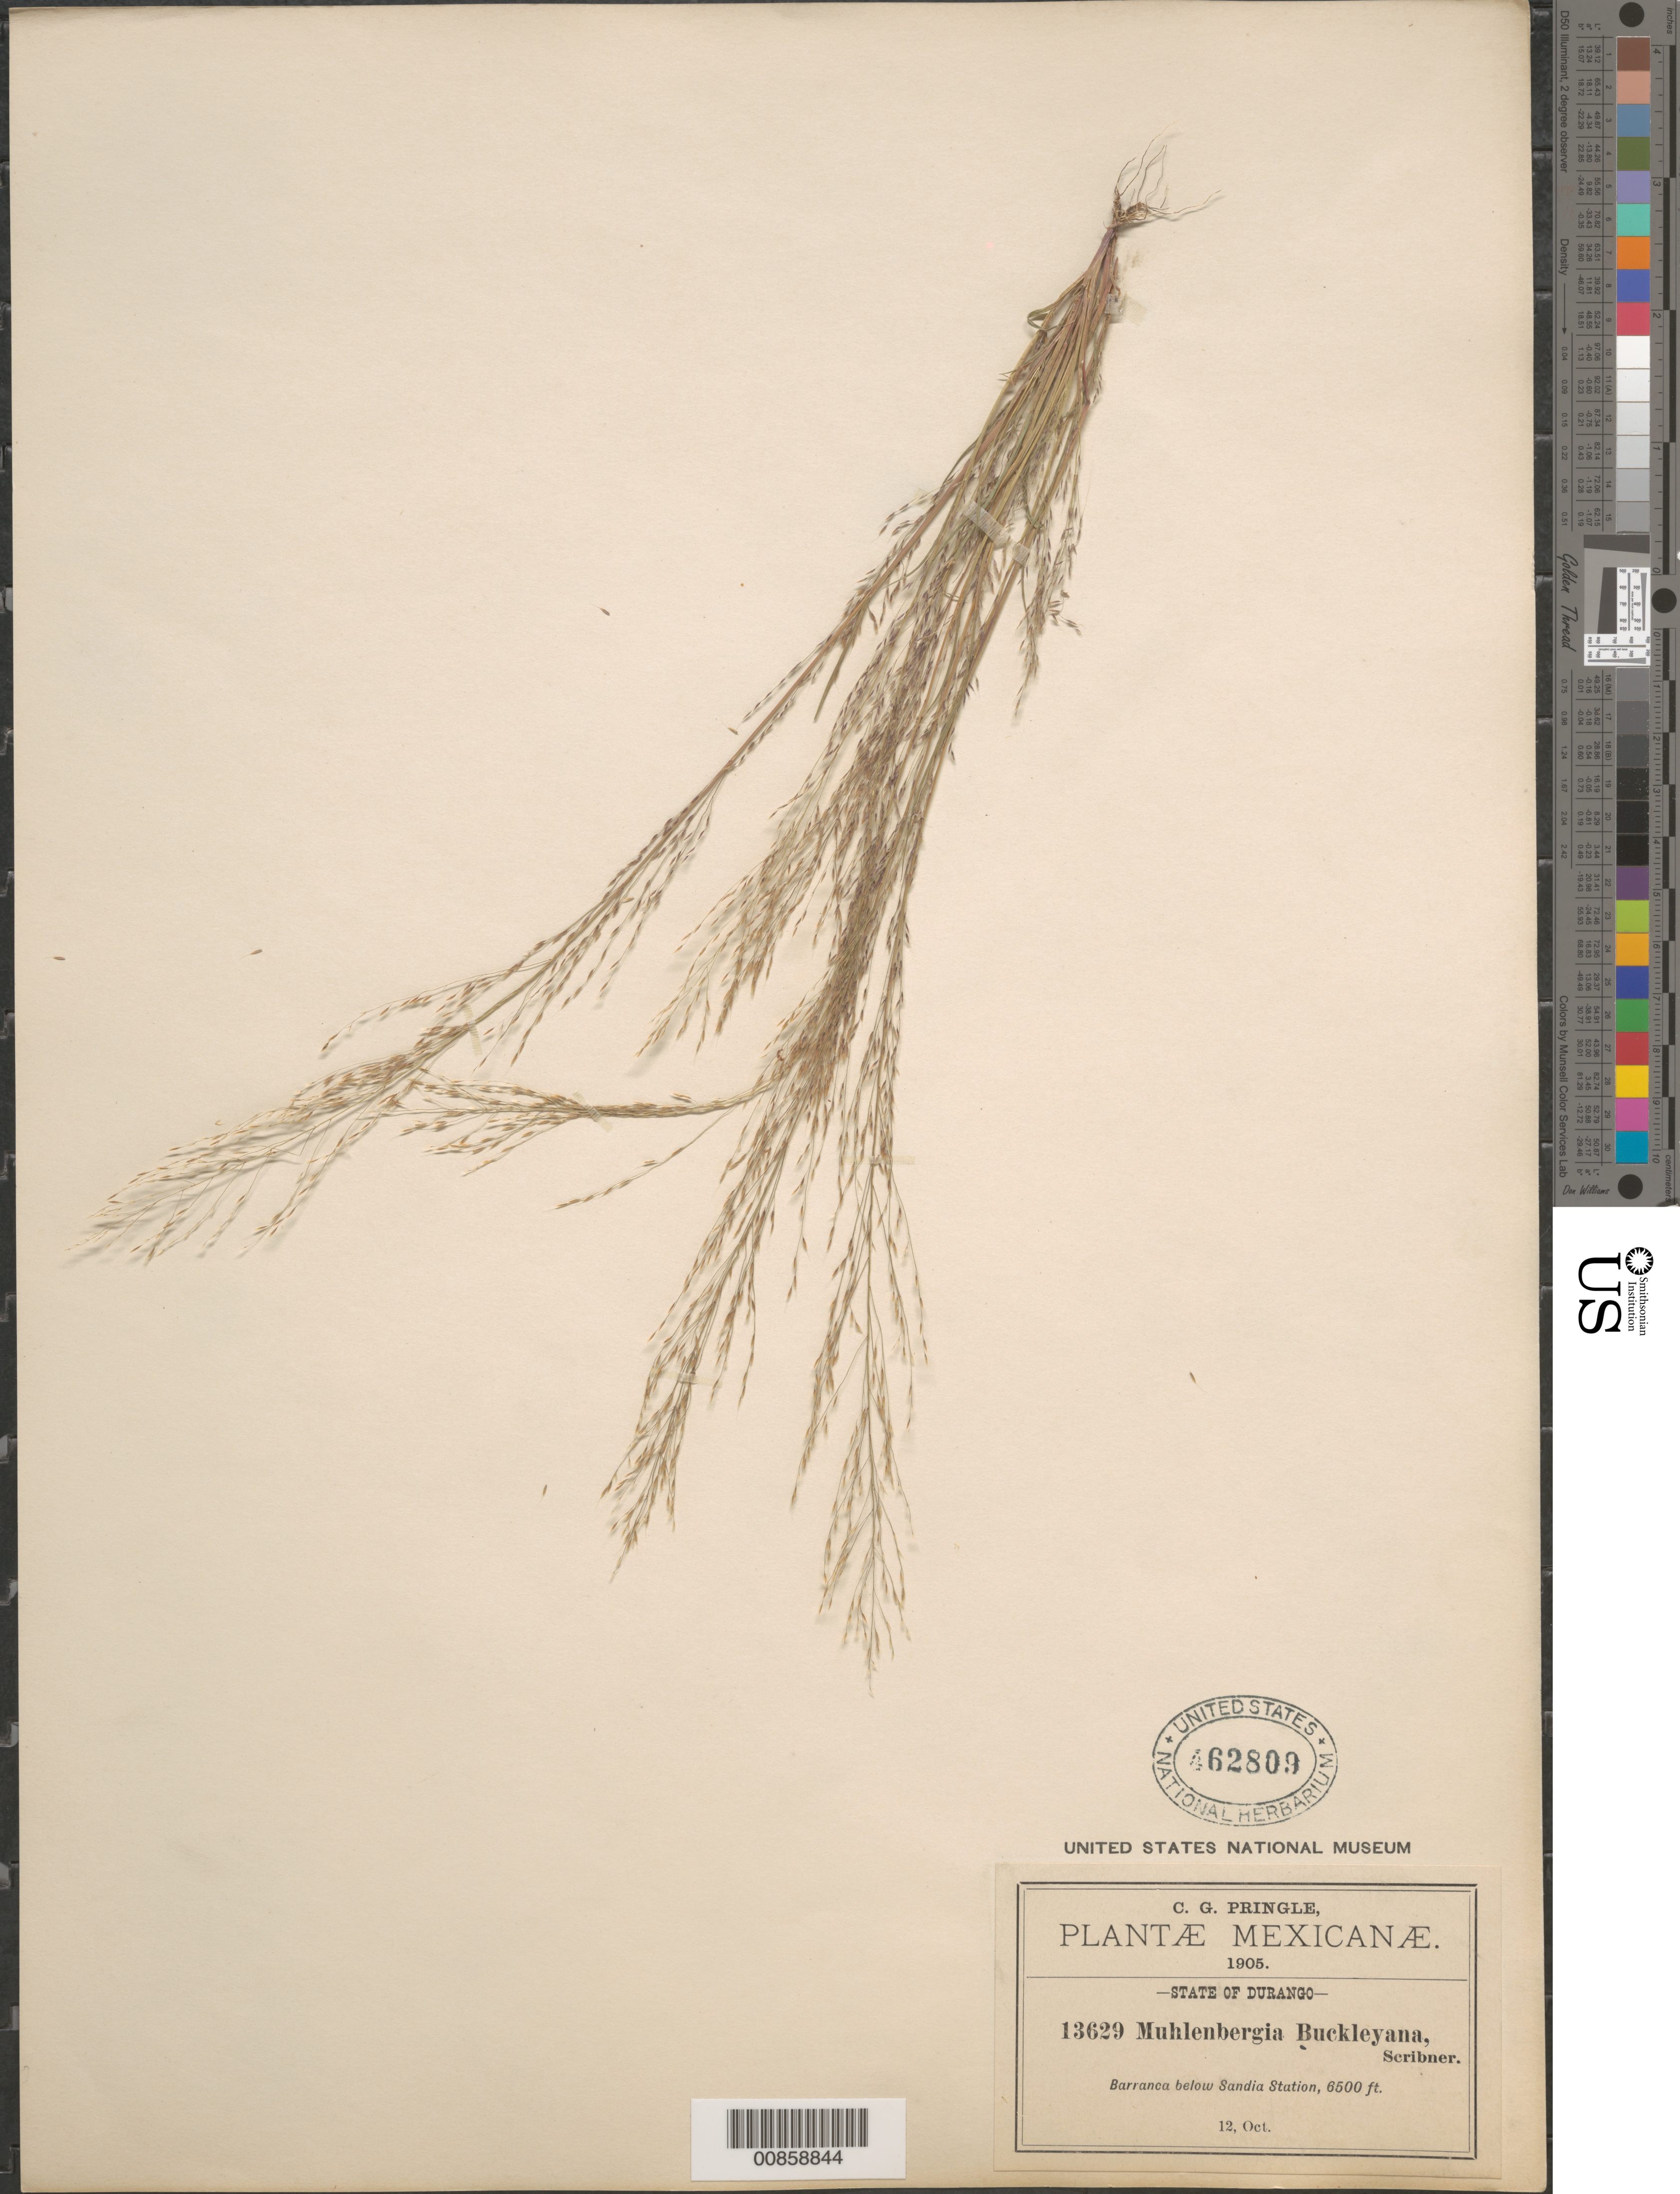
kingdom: Plantae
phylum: Tracheophyta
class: Liliopsida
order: Poales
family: Poaceae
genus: Muhlenbergia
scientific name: Muhlenbergia eludens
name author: C. Reeder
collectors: C. G. Pringle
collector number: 13629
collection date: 1905-10-12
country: Mexico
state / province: Durango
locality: Barranca below Sandia Station.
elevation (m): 1981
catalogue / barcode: US 462809